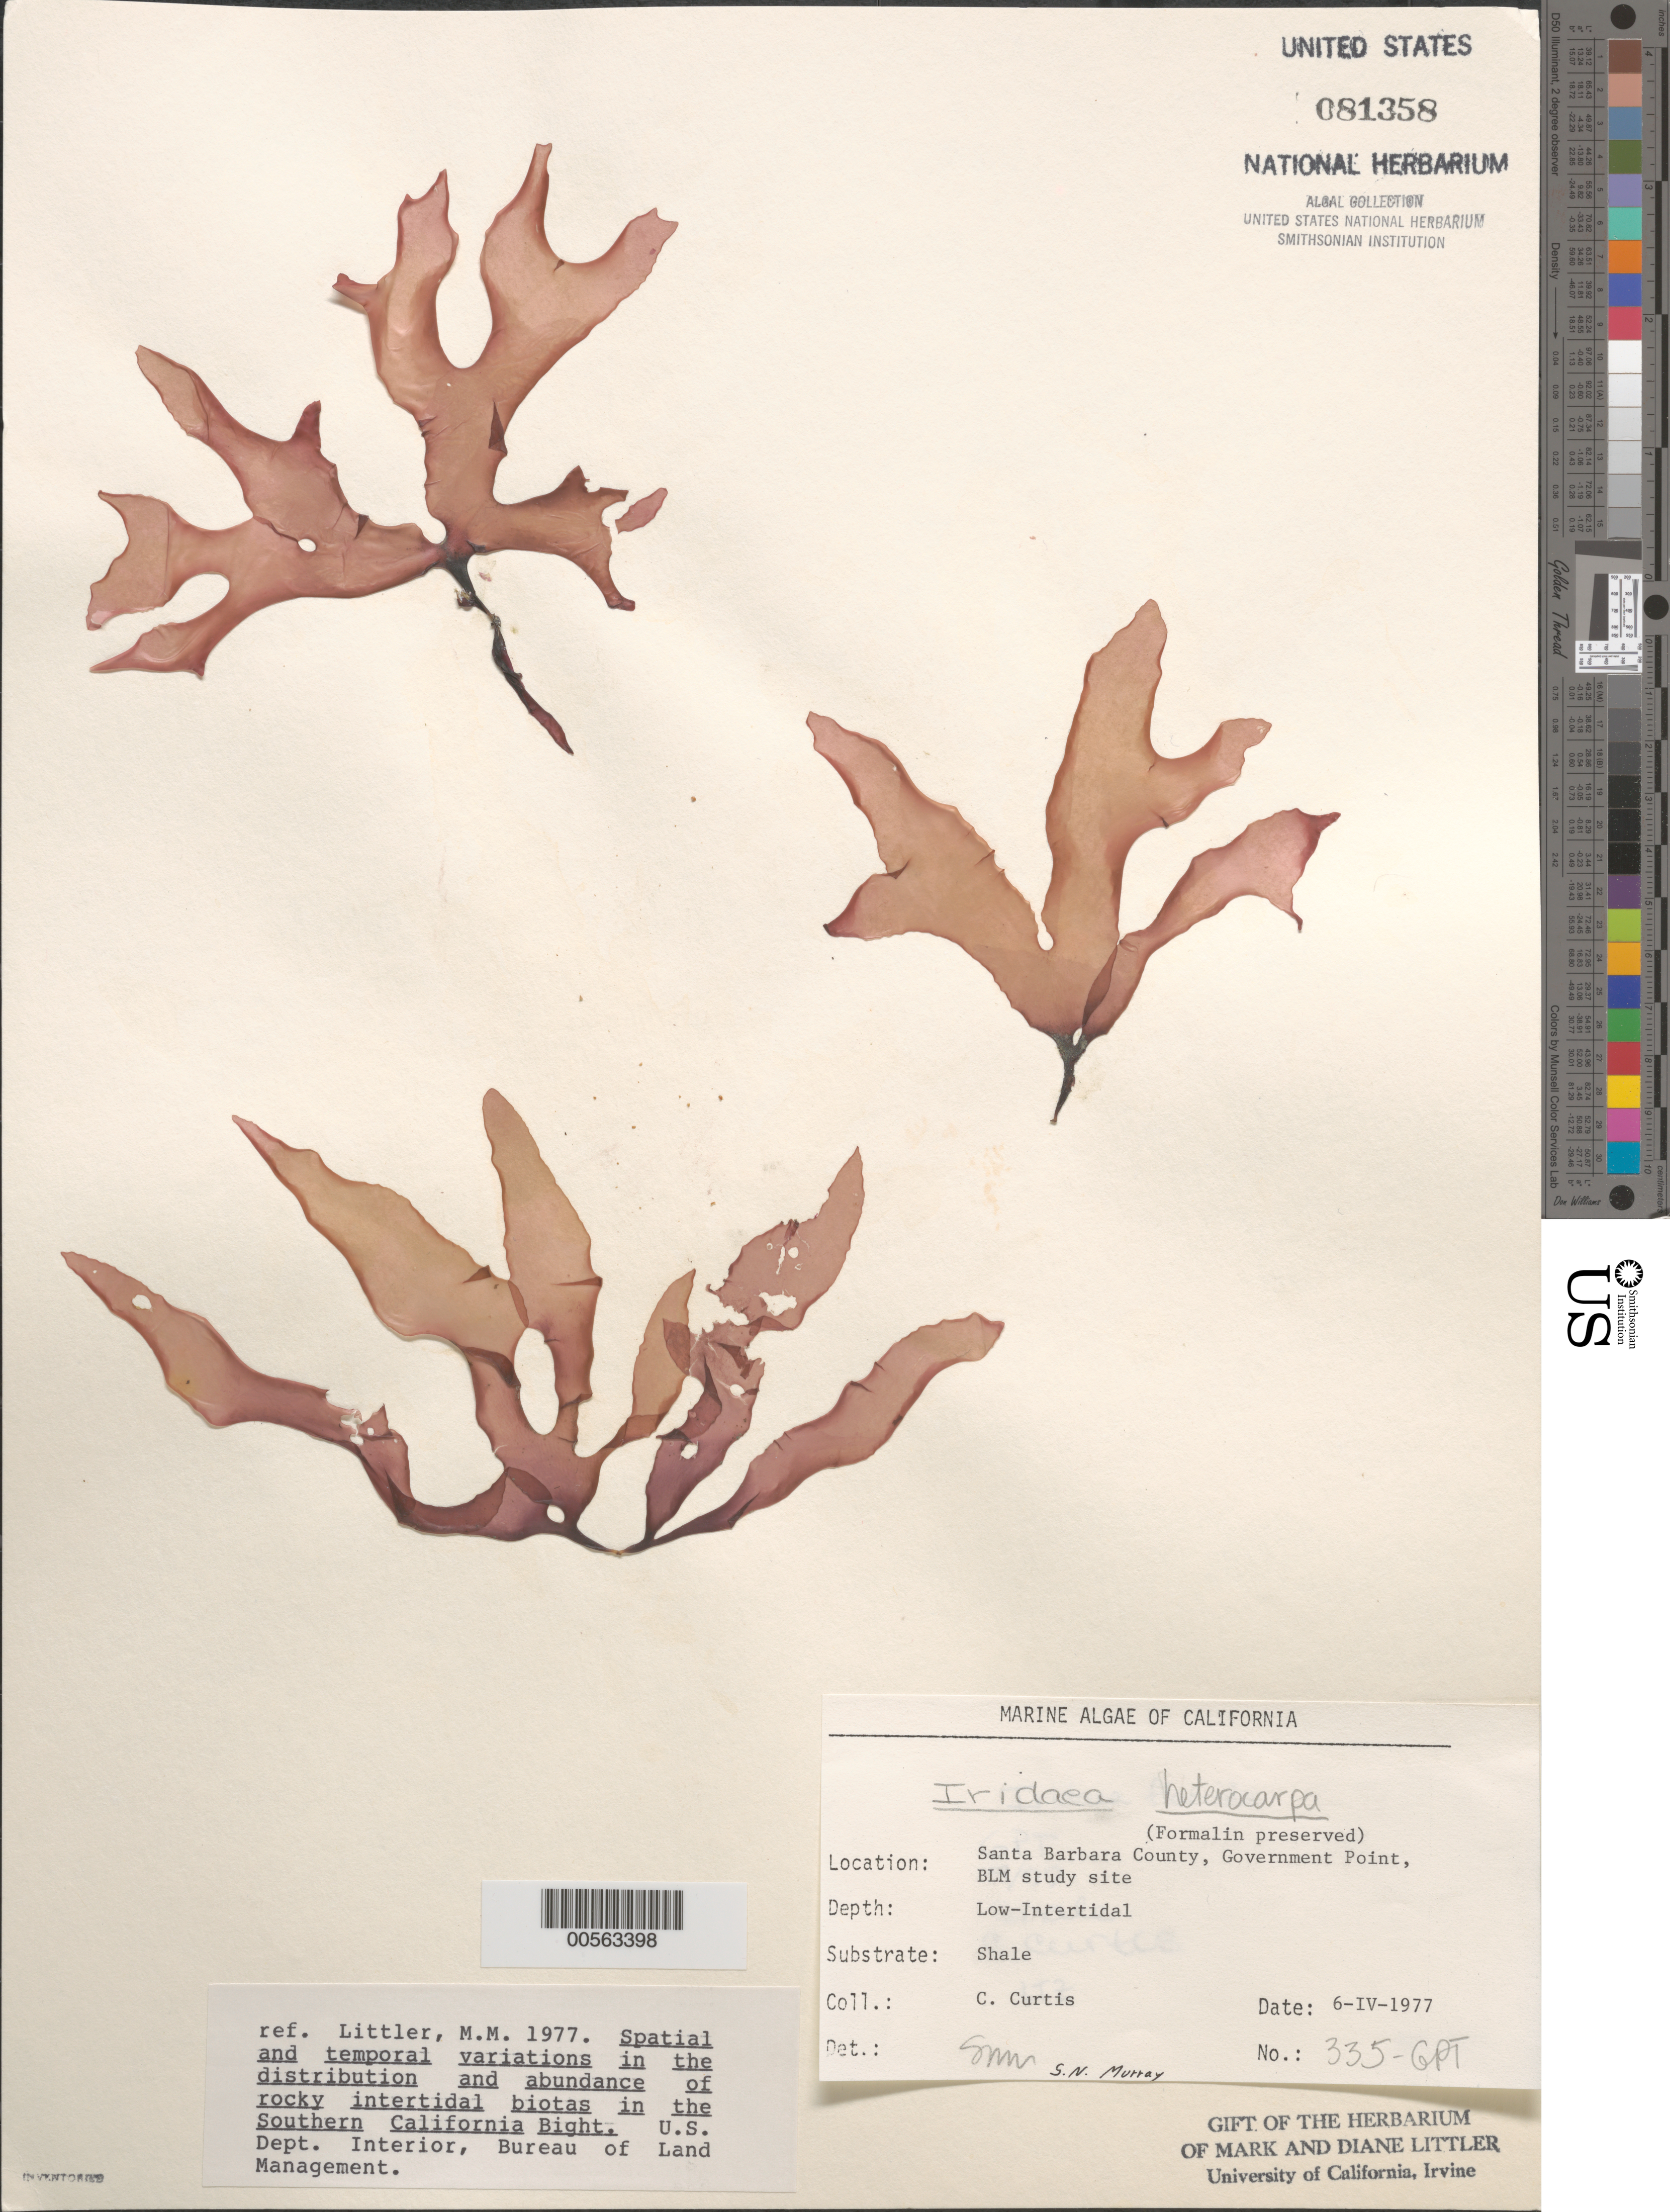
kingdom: Plantae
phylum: Rhodophyta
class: Florideophyceae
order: Gigartinales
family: Gigartinaceae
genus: Chondrus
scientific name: Chondrus crispus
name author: Stackh.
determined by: Algae name updating Project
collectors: C. Curtis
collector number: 335-gpt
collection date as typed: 06 Apr 1977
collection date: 1977-04-06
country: United States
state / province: California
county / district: Santa Barbara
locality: Government Point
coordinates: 34 26'31"N, 120 24'06"W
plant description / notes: BLM-SOCALBIGHT Rocky Intertidal Survey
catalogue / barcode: US 81358